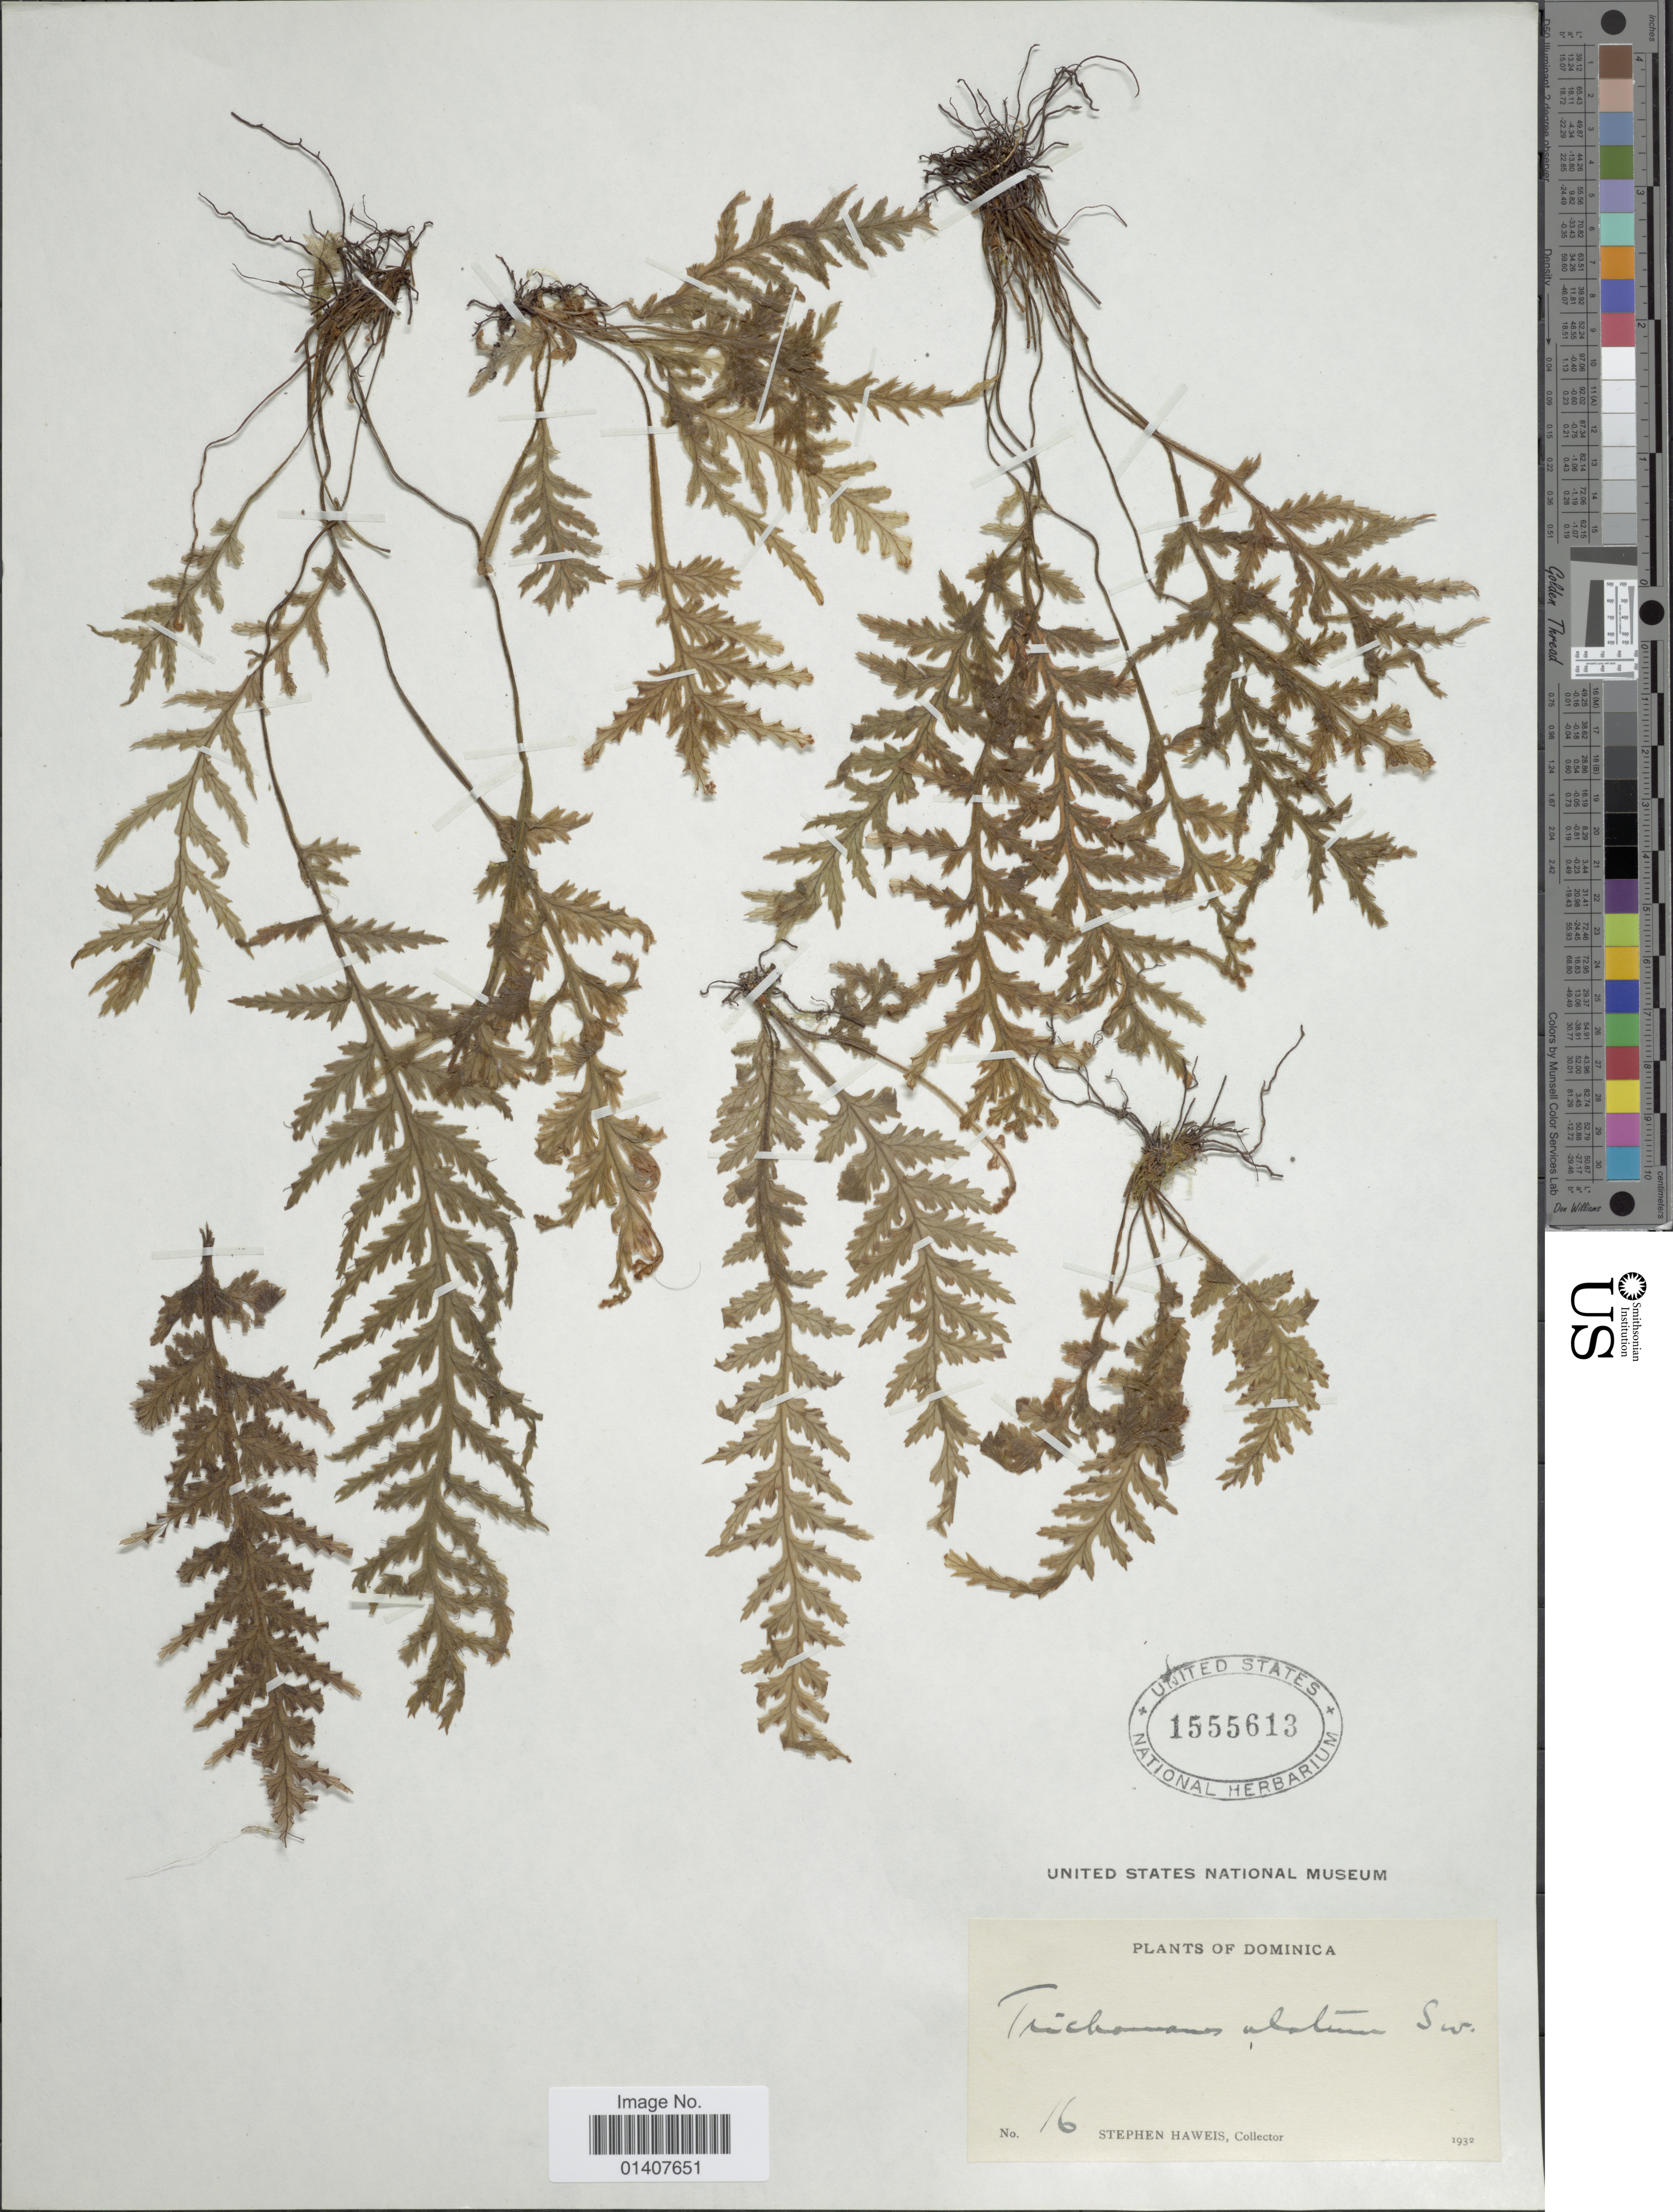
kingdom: Plantae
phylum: Tracheophyta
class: Polypodiopsida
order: Hymenophyllales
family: Hymenophyllaceae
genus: Trichomanes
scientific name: Trichomanes alatum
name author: Sw.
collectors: S. Haweis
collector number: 16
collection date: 1932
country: Dominica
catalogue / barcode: US 1555613